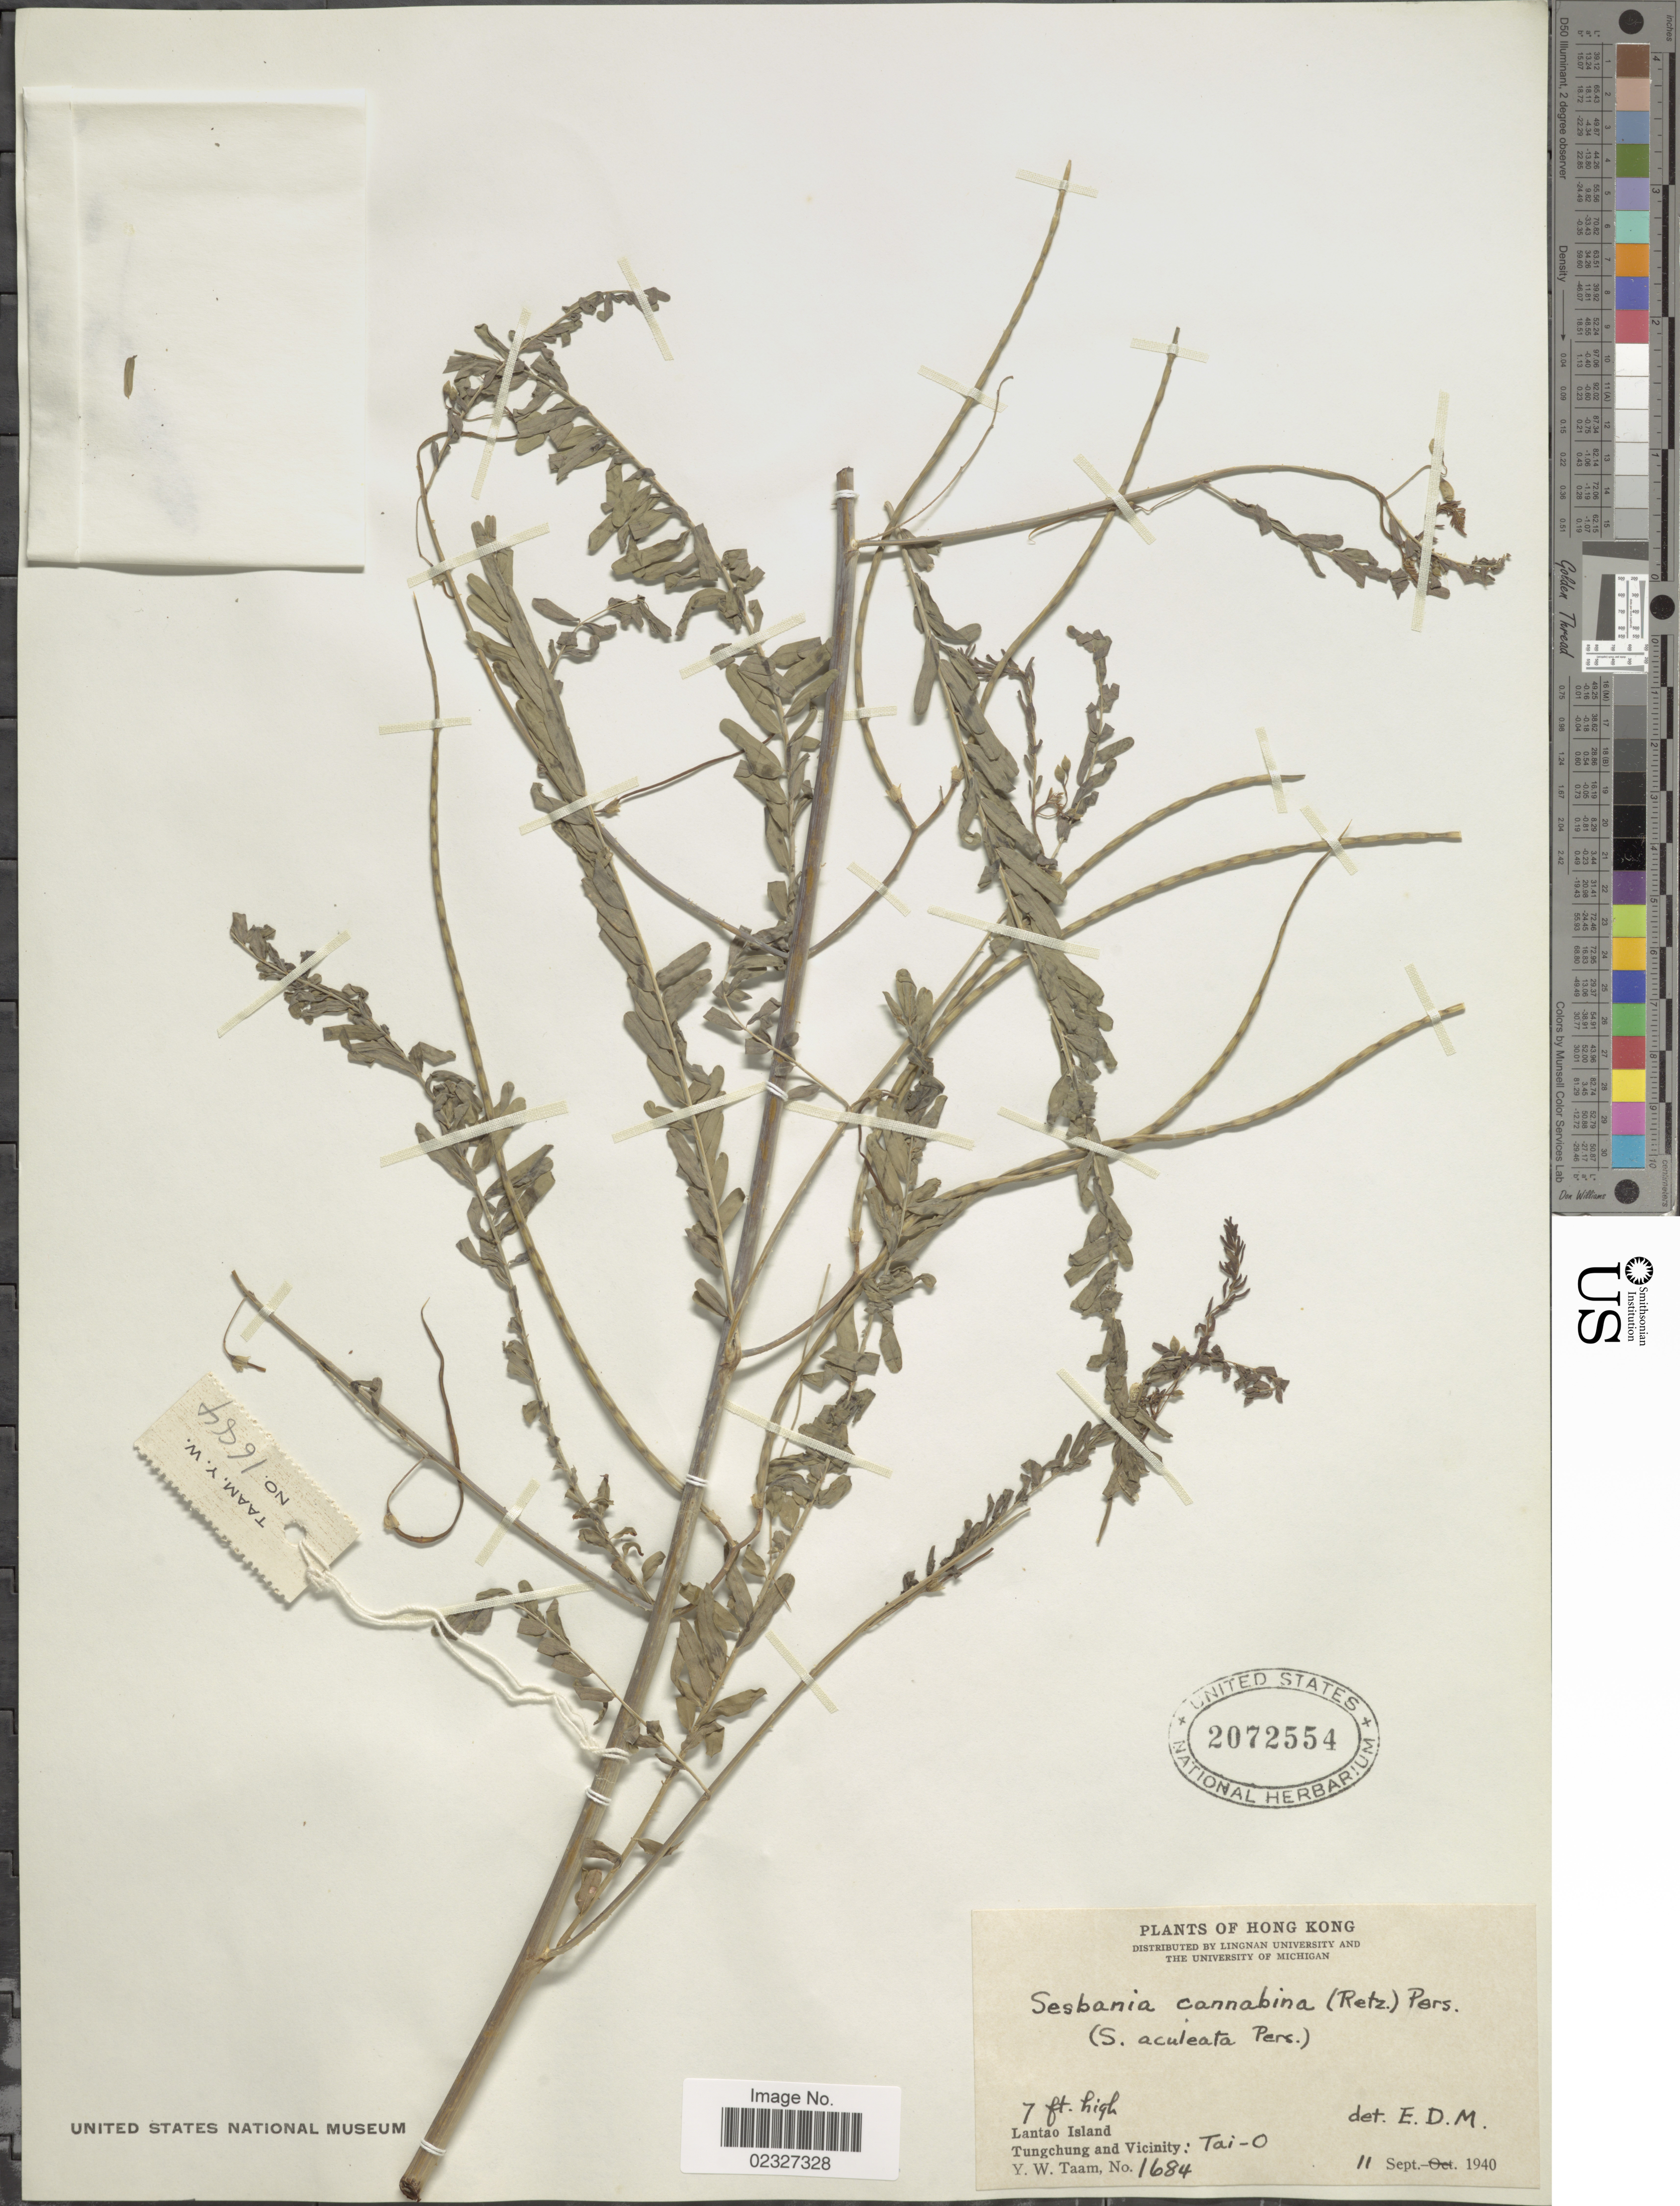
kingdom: Plantae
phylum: Tracheophyta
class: Magnoliopsida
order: Fabales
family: Fabaceae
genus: Sesbania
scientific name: Sesbania bispinosa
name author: (Jacq.) Steud.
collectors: Y. W. Taam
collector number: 1684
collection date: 1940-09-11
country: China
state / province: Hong Kong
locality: Lantao Island, Tungchung and Vicinity, Tai-O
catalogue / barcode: US 2072554